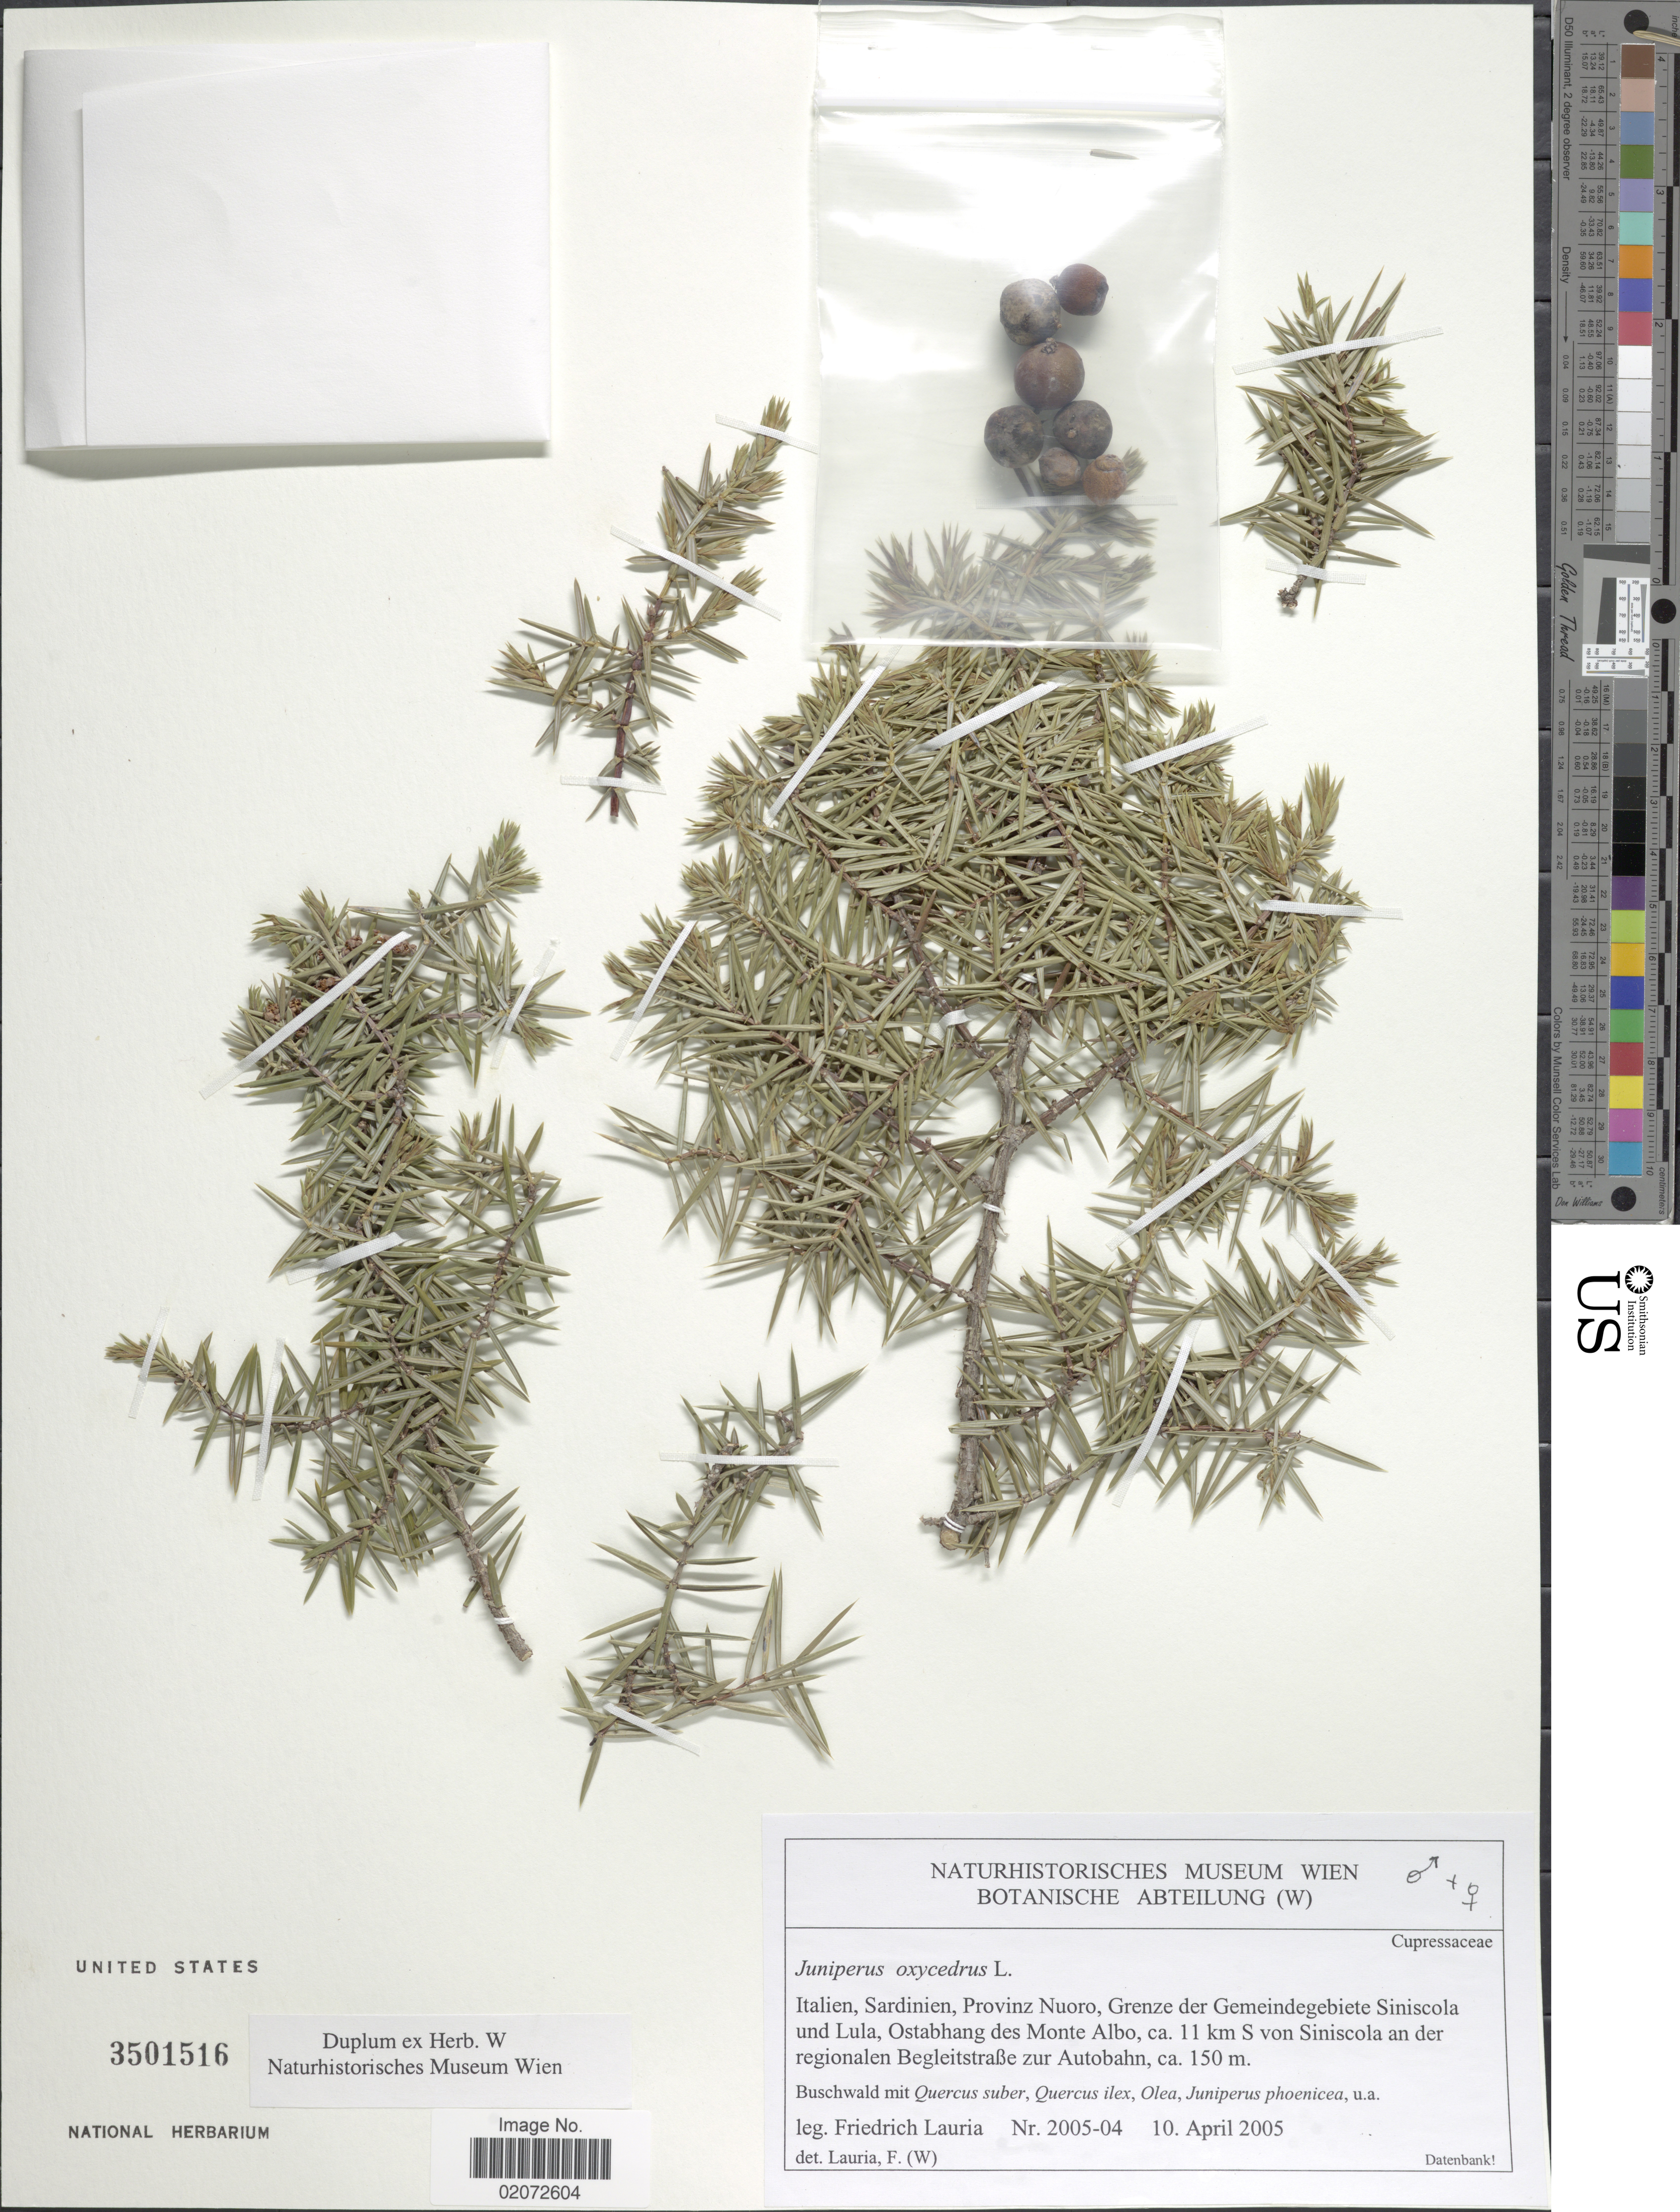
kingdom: Plantae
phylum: Tracheophyta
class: Pinopsida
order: Pinales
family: Cupressaceae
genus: Juniperus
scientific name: Juniperus oxycedrus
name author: L.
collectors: F. Lauria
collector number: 2005-04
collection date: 2005-04-10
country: Italy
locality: Italien, Sardinien, Provinz Nuoro, Grenze der Gemeindegebiete Siniscola und Lula, Ostabhang des Monte Albo, ca. 11 km S von Siniscola an der regionalen Begleitstrabe zur Autobahn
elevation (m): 150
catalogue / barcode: US 3501516